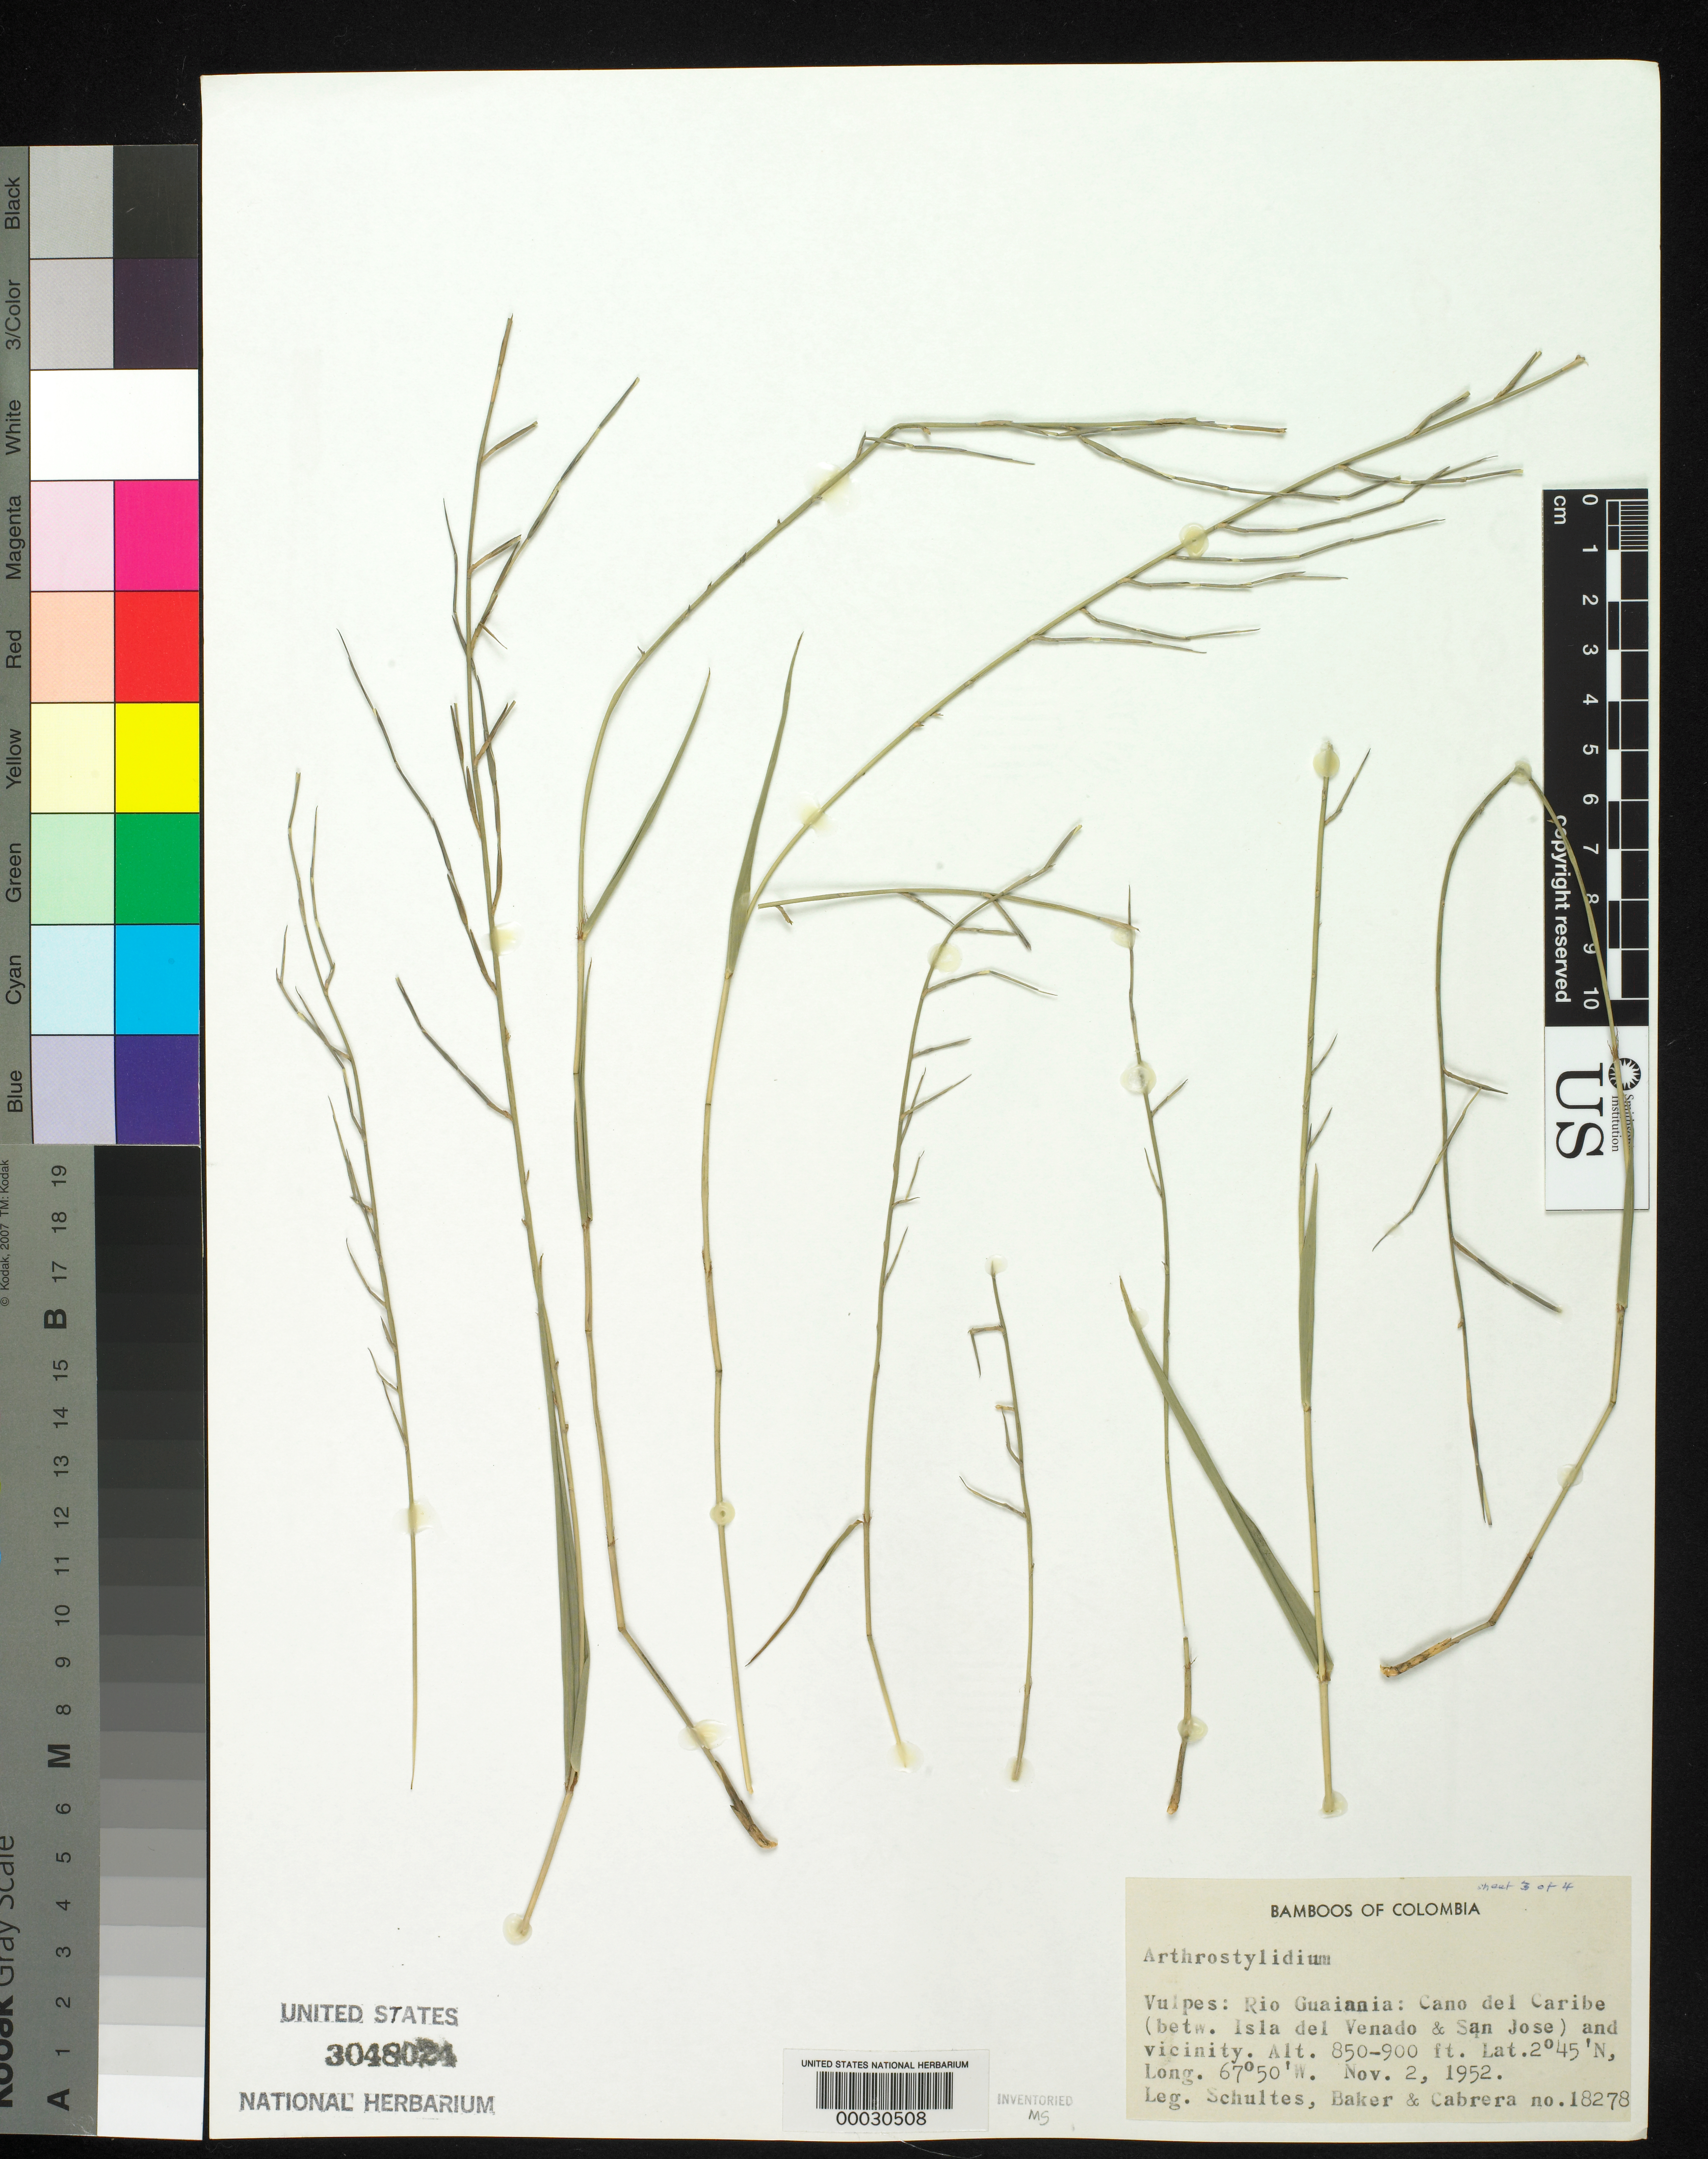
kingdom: Plantae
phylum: Tracheophyta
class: Liliopsida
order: Poales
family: Poaceae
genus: Arthrostylidium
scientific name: Arthrostylidium productum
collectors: R. E. Schultes, R. E. D. Baker & I. Cabrera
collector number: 18278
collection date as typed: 02 Nov 1952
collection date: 1952-11-02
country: Colombia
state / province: Vaupés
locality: Rio Guainia: Caño del Caribe (between Isla del Venado and San Jose) and vicinity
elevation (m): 259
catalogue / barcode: US 3048024